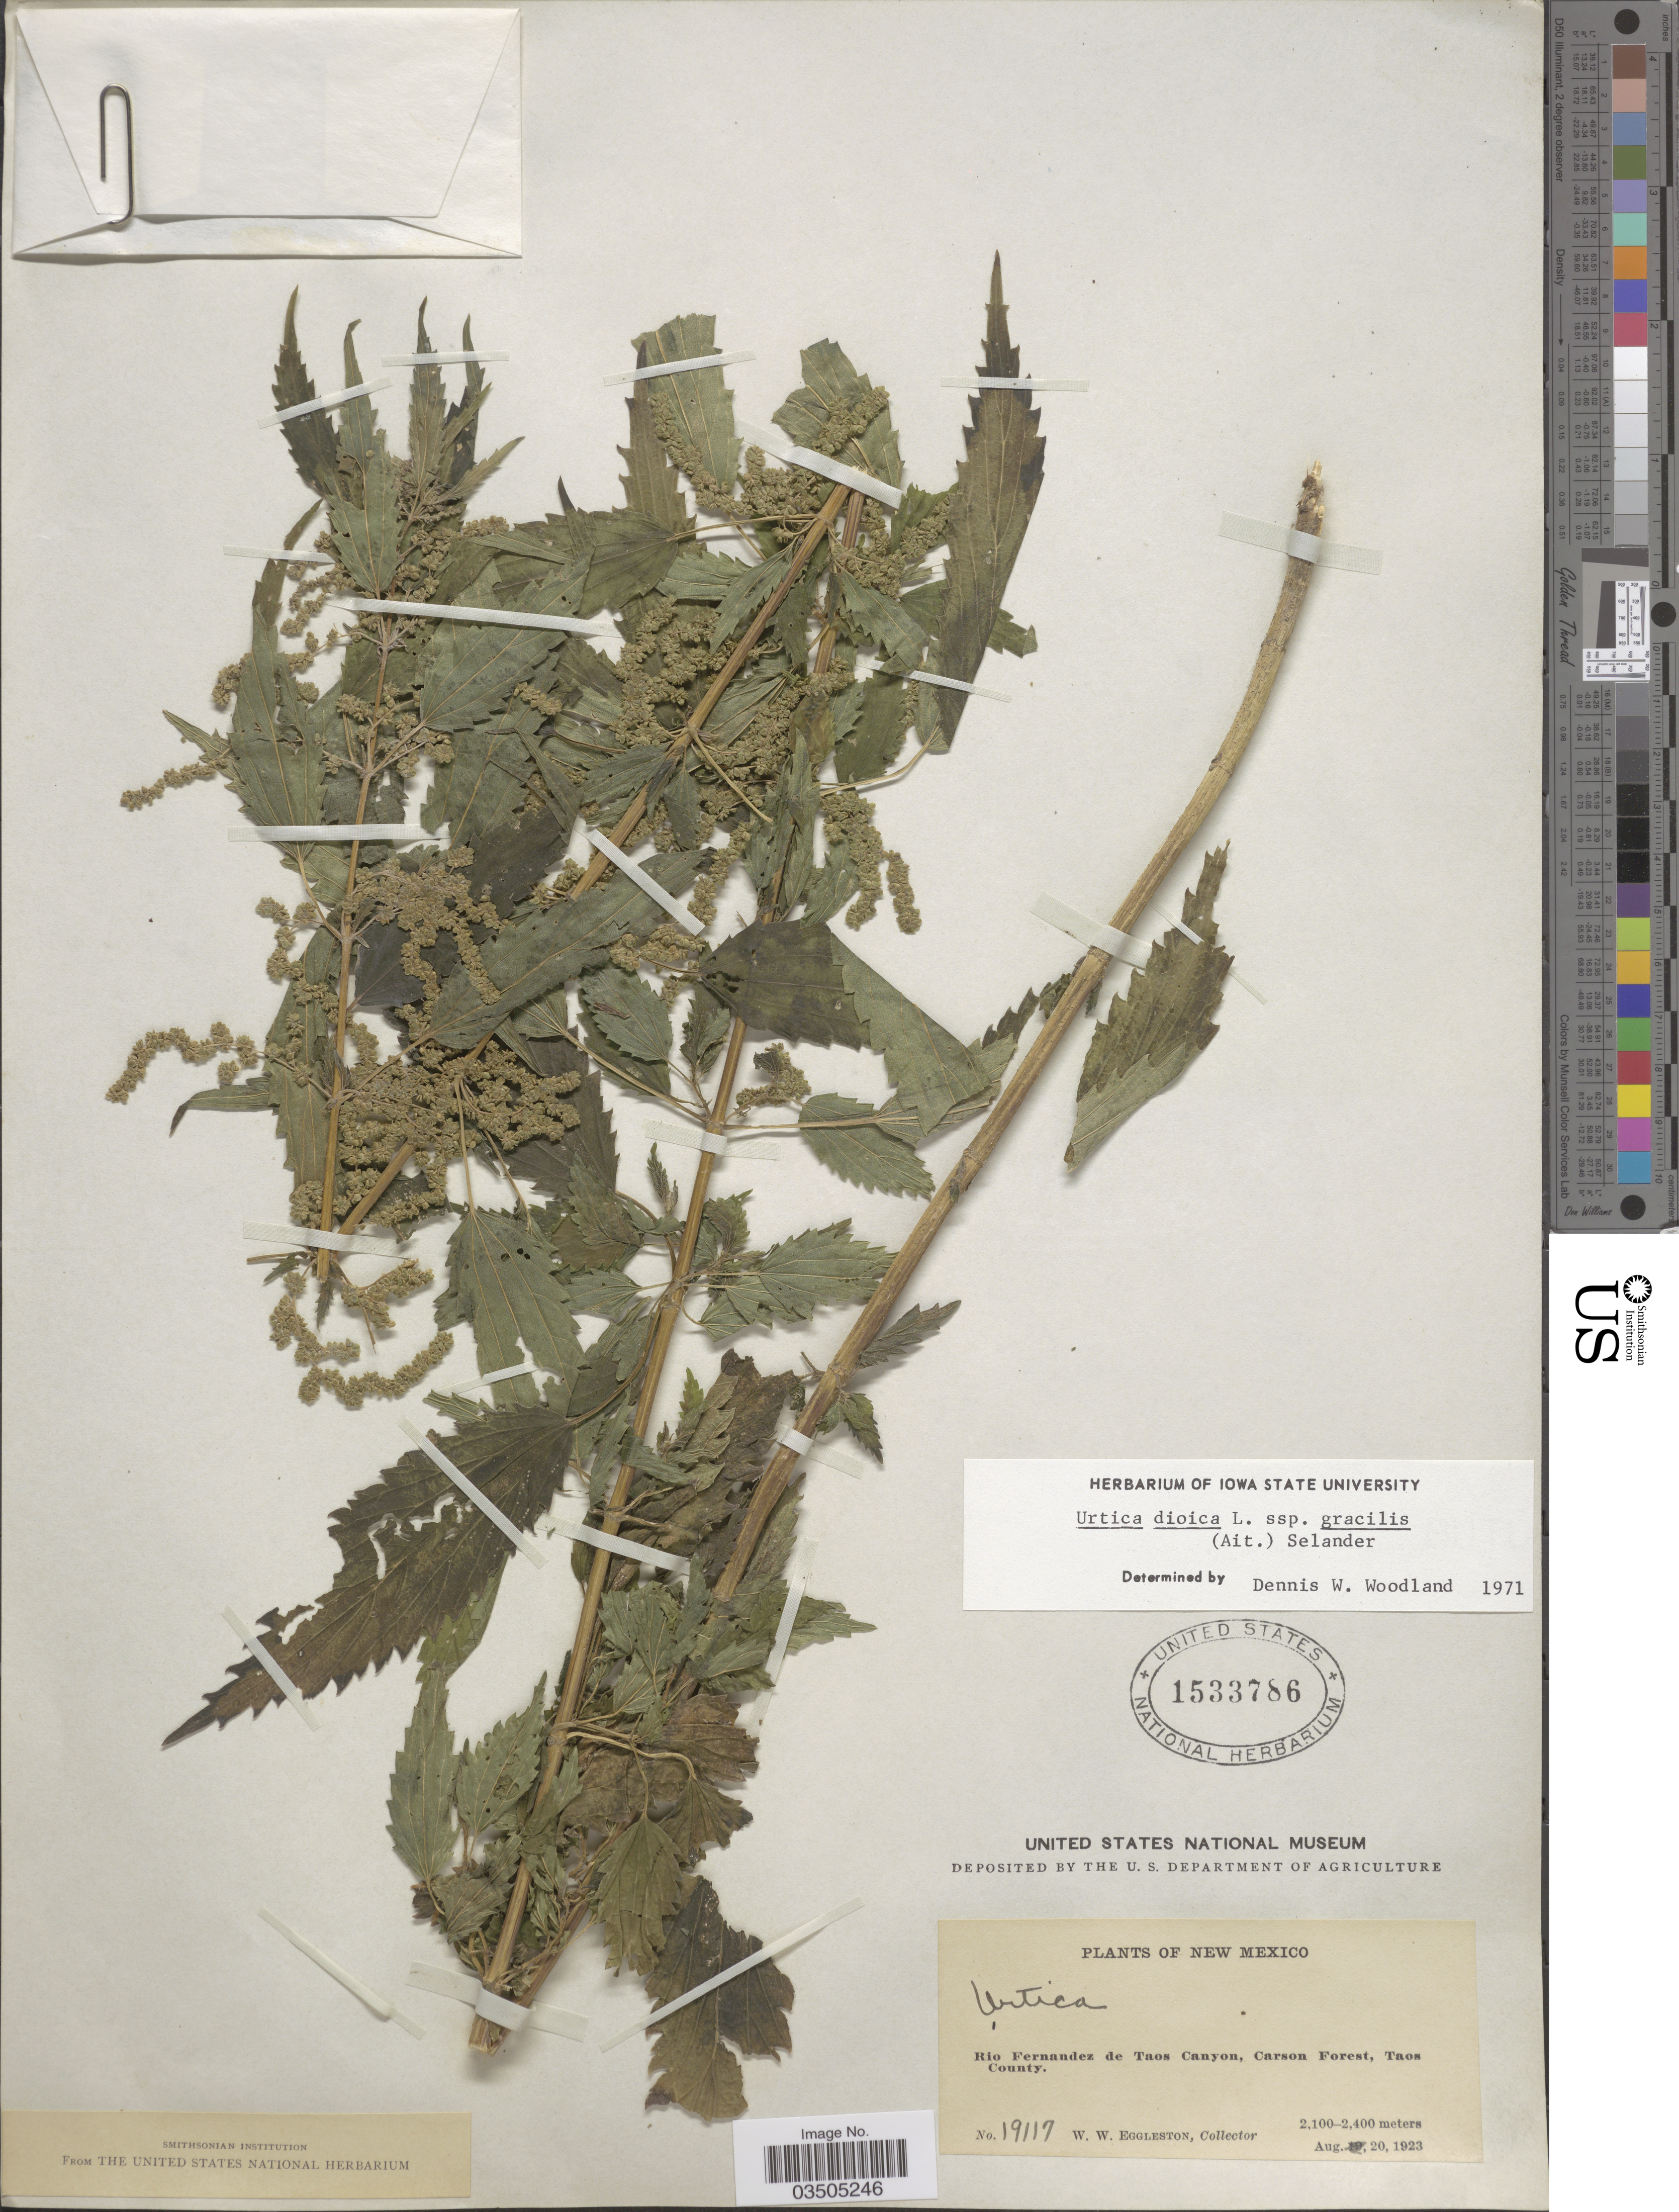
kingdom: Plantae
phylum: Tracheophyta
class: Magnoliopsida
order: Rosales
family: Urticaceae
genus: Urtica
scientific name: Urtica dioica subsp. gracilis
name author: L.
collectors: W. W. Eggleston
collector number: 19117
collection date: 1923-08-20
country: United States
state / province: New Mexico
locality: Rio Fernandez de Taos Canyon, Carson Forest, Taos County.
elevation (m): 2100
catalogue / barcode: US 1533786